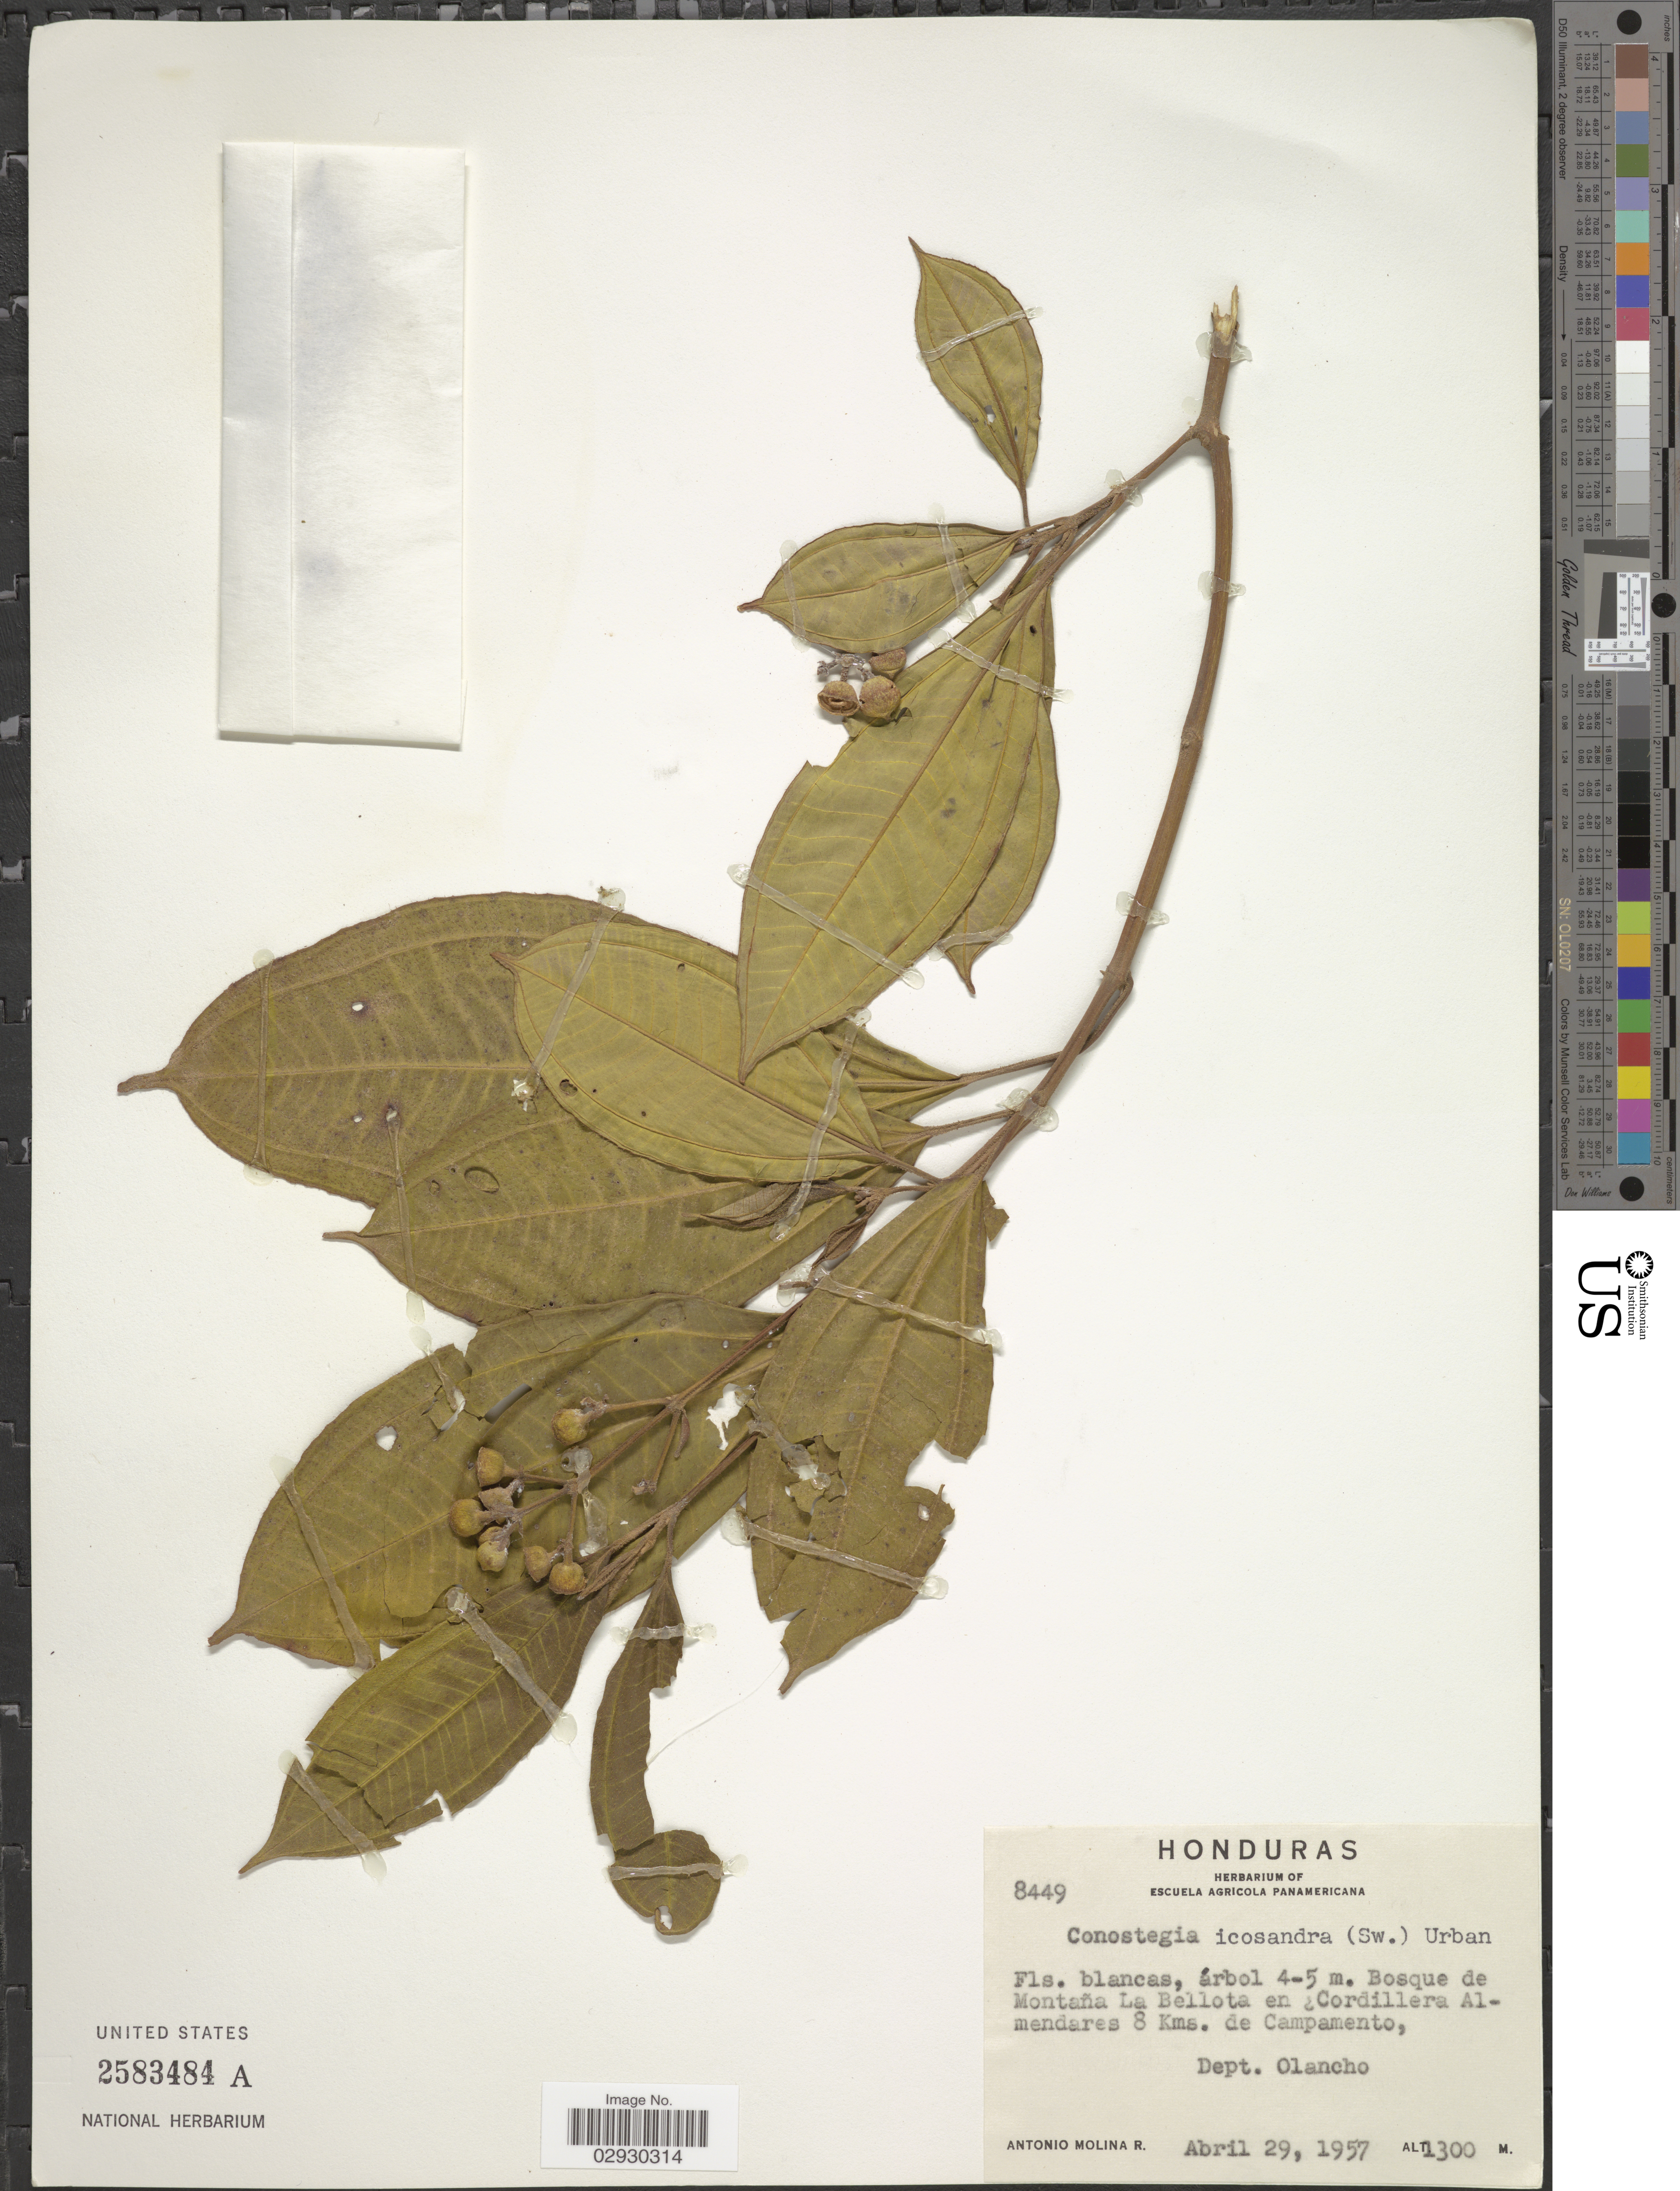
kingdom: Plantae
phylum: Tracheophyta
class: Magnoliopsida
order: Myrtales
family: Melastomataceae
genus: Conostegia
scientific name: Conostegia icosandra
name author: (Sw.) Urb.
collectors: A. Molina R.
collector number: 8449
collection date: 1957-04-29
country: Honduras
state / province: Olancho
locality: Bosque de Montaña La Bellota en Cordillera Almendares 8 Kms. de Campamento, Dept. Olancho.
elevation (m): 1300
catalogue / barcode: US 2583484A